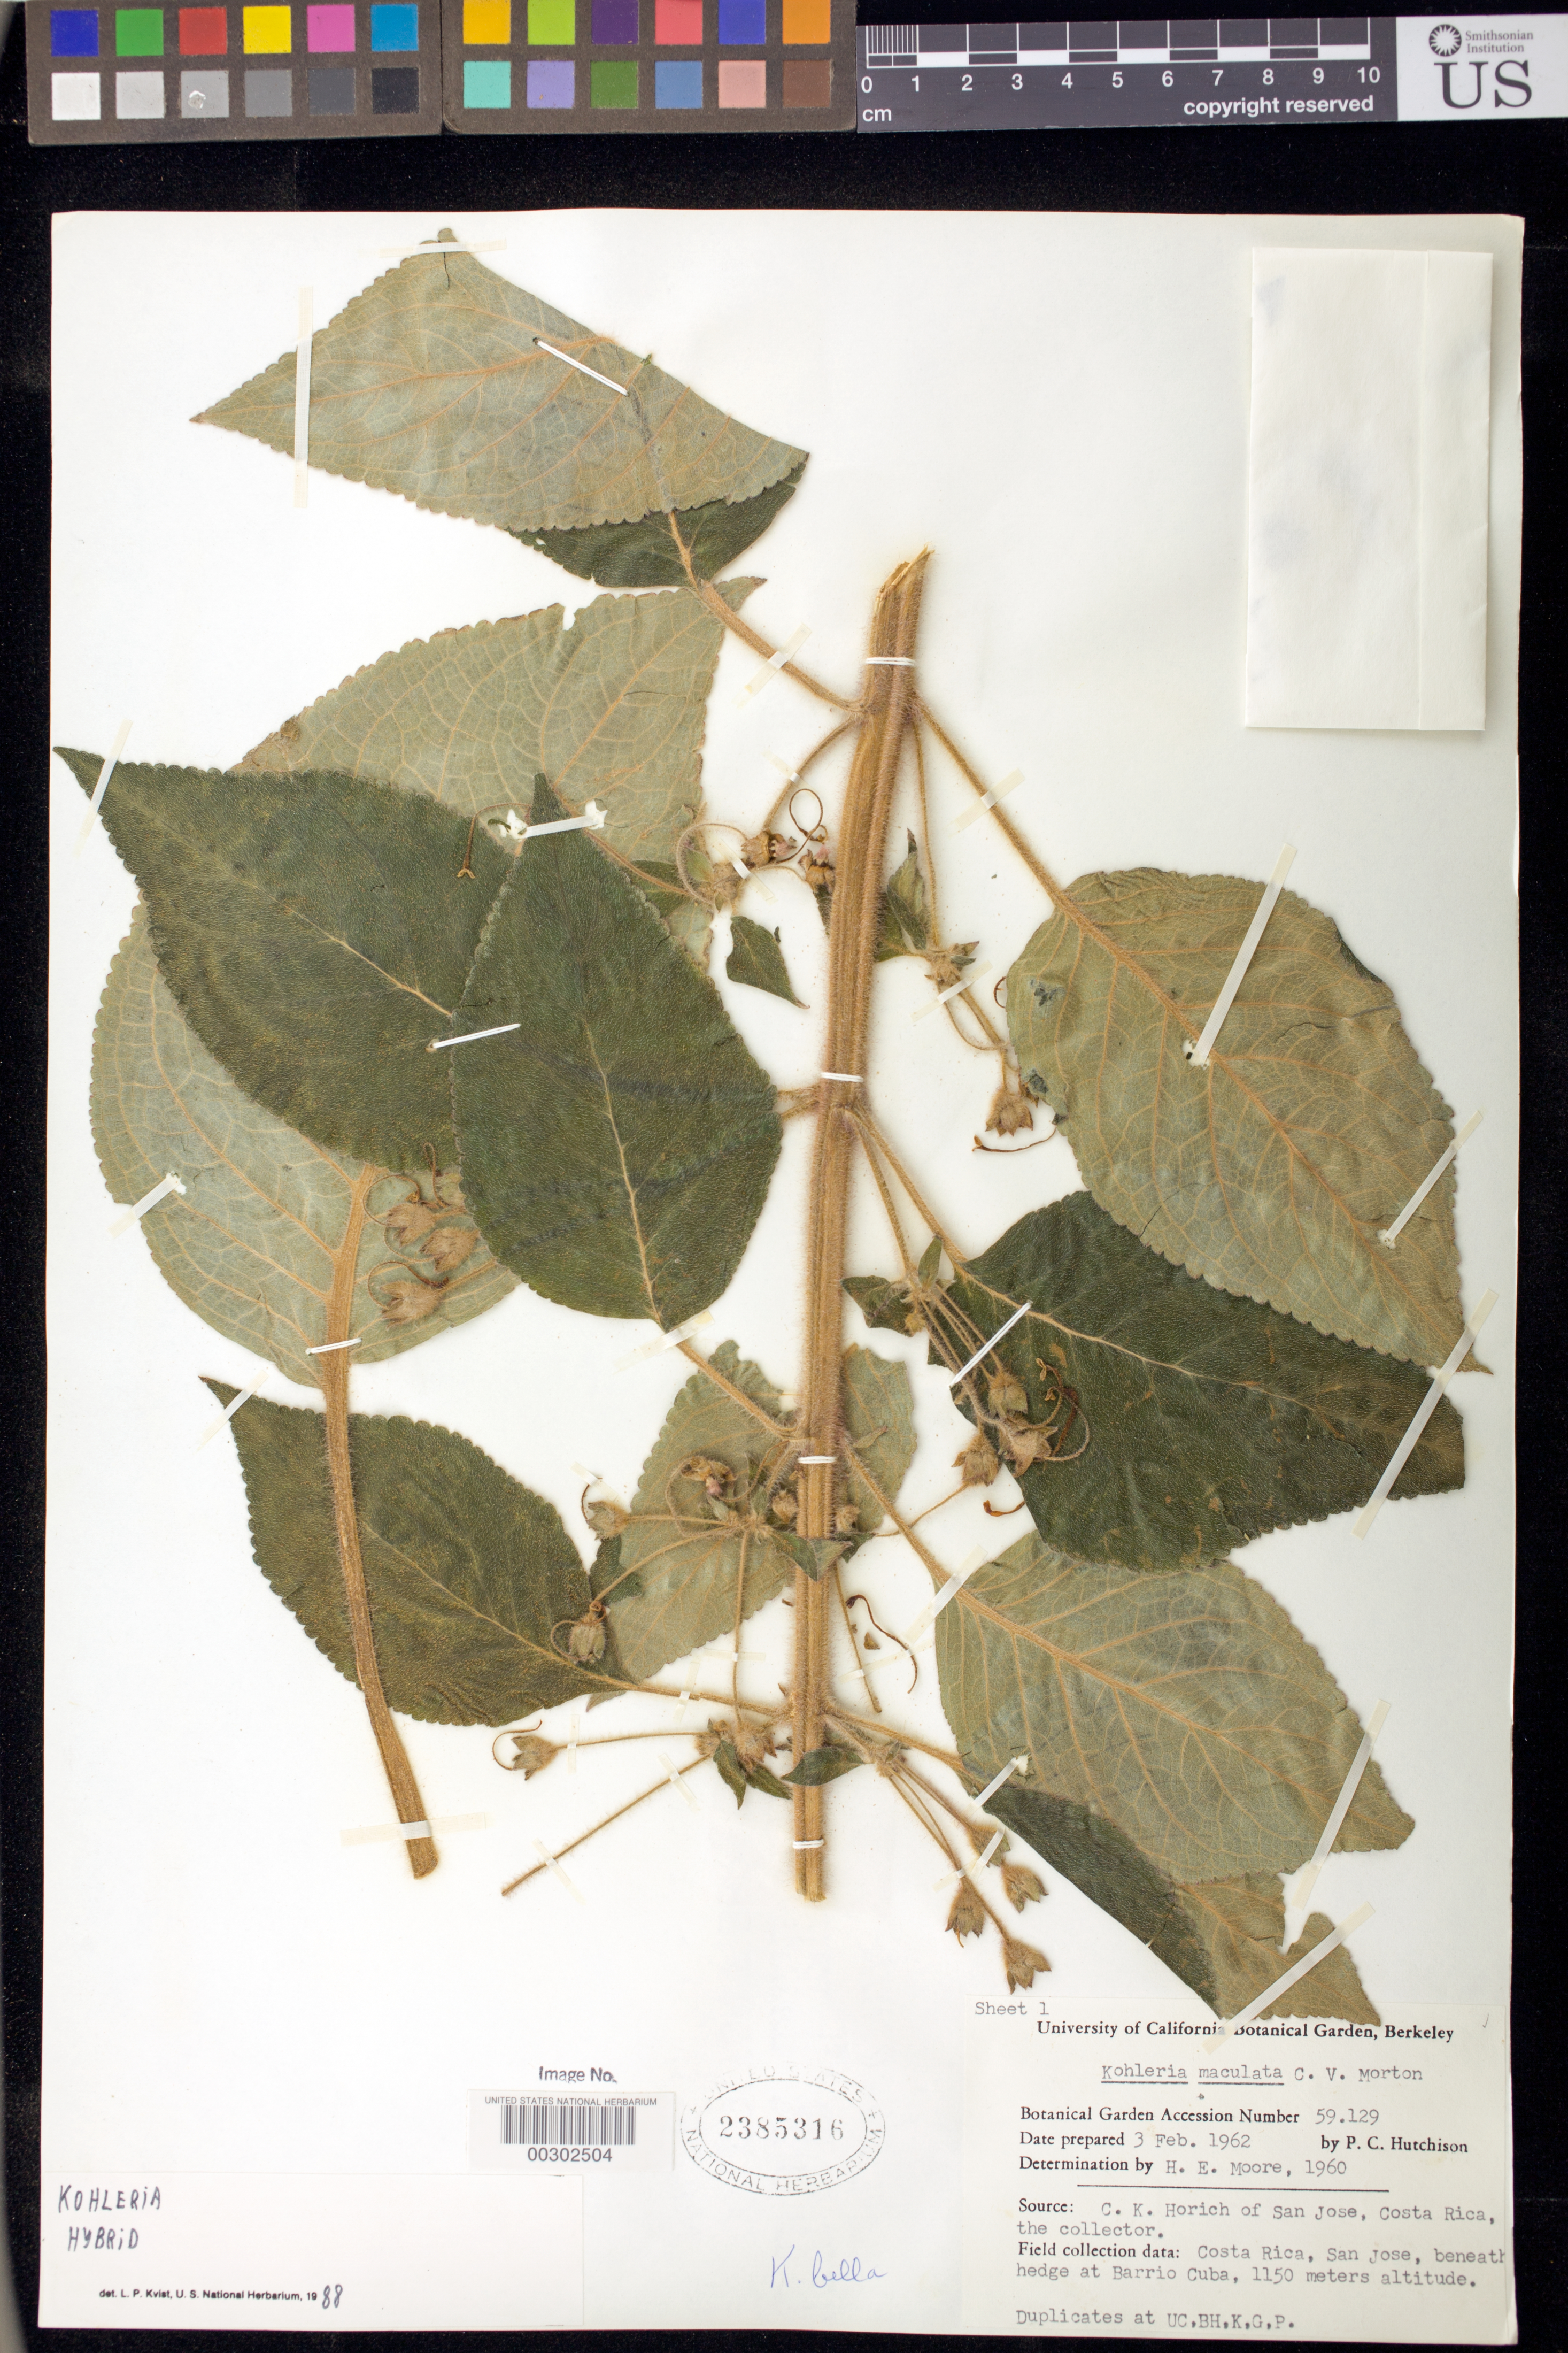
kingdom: Plantae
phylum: Tracheophyta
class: Magnoliopsida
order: Lamiales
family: Gesneriaceae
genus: Kohleria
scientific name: Kohleria 'Bella'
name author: (C.V. Morton)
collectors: P. C. Hutchison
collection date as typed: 03 Feb 1962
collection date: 1962-02-03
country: Costa Rica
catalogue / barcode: US 2385316